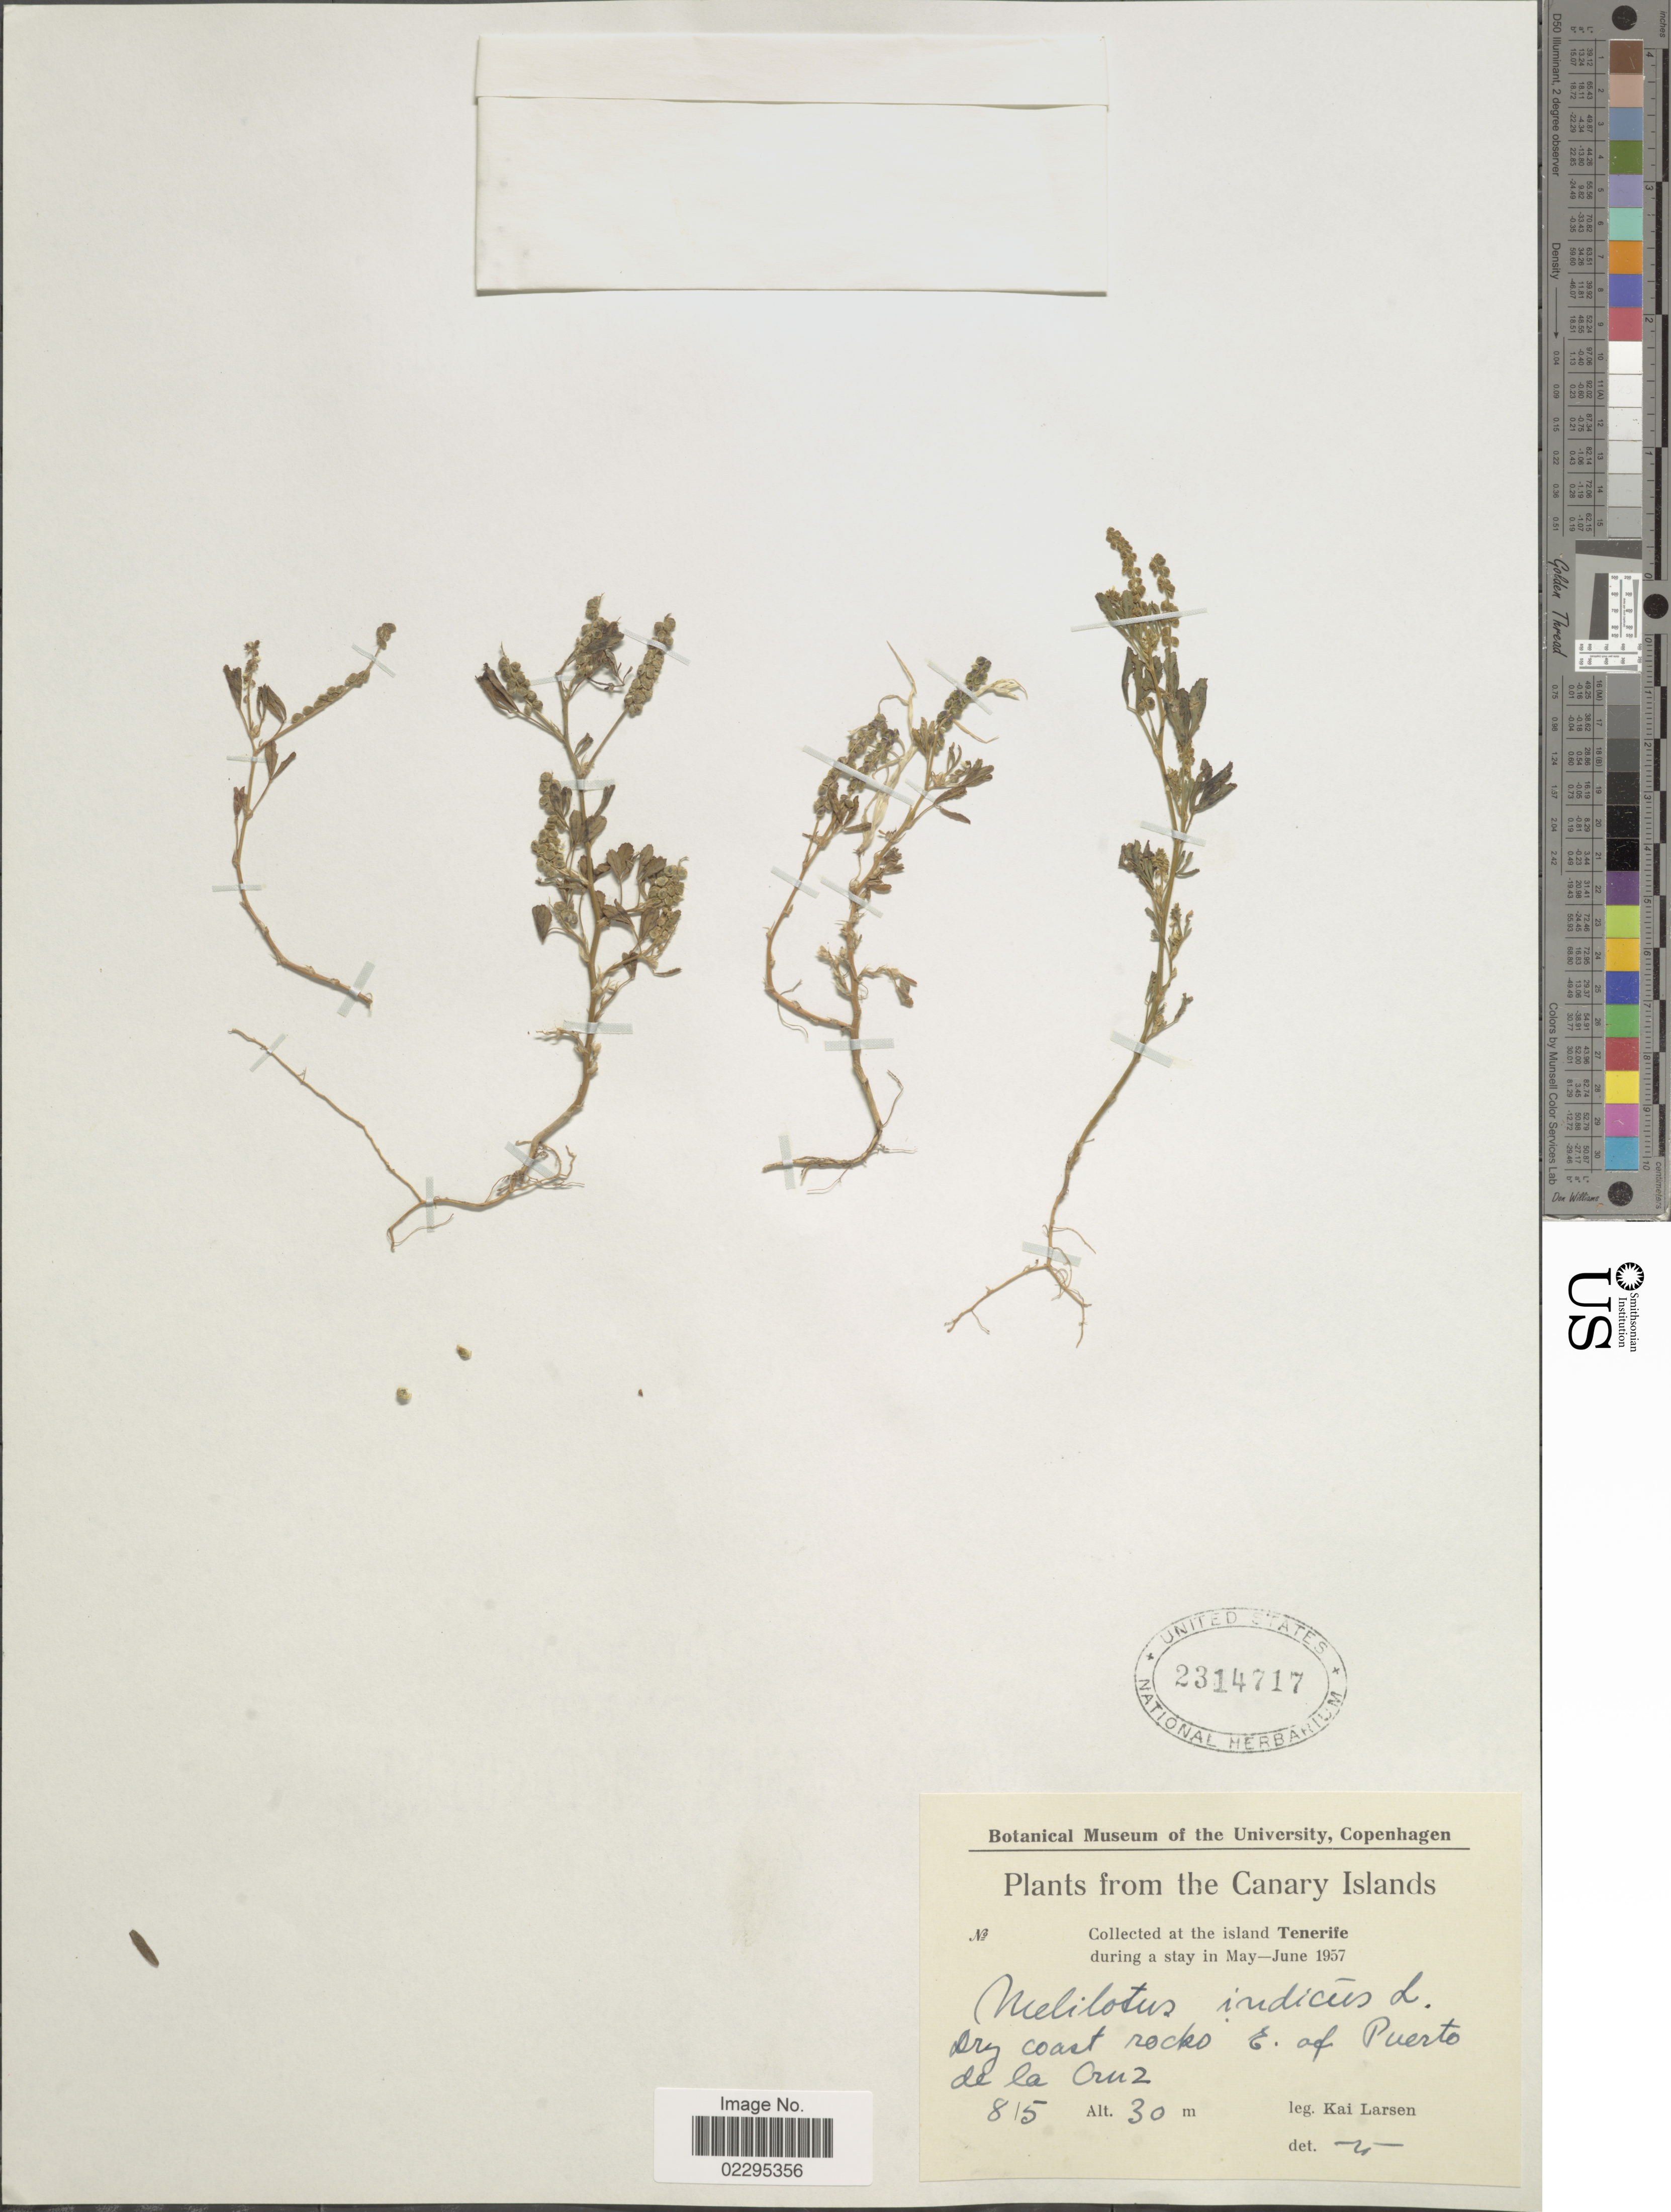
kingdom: Plantae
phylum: Tracheophyta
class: Magnoliopsida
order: Fabales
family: Fabaceae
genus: Melilotus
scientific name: Melilotus indicus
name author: (L.) All.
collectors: K. Larsen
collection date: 1957-05-08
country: Spain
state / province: Canarias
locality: Canary Islands, E of Puerto de la Cruz.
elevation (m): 30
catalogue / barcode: US 2314717